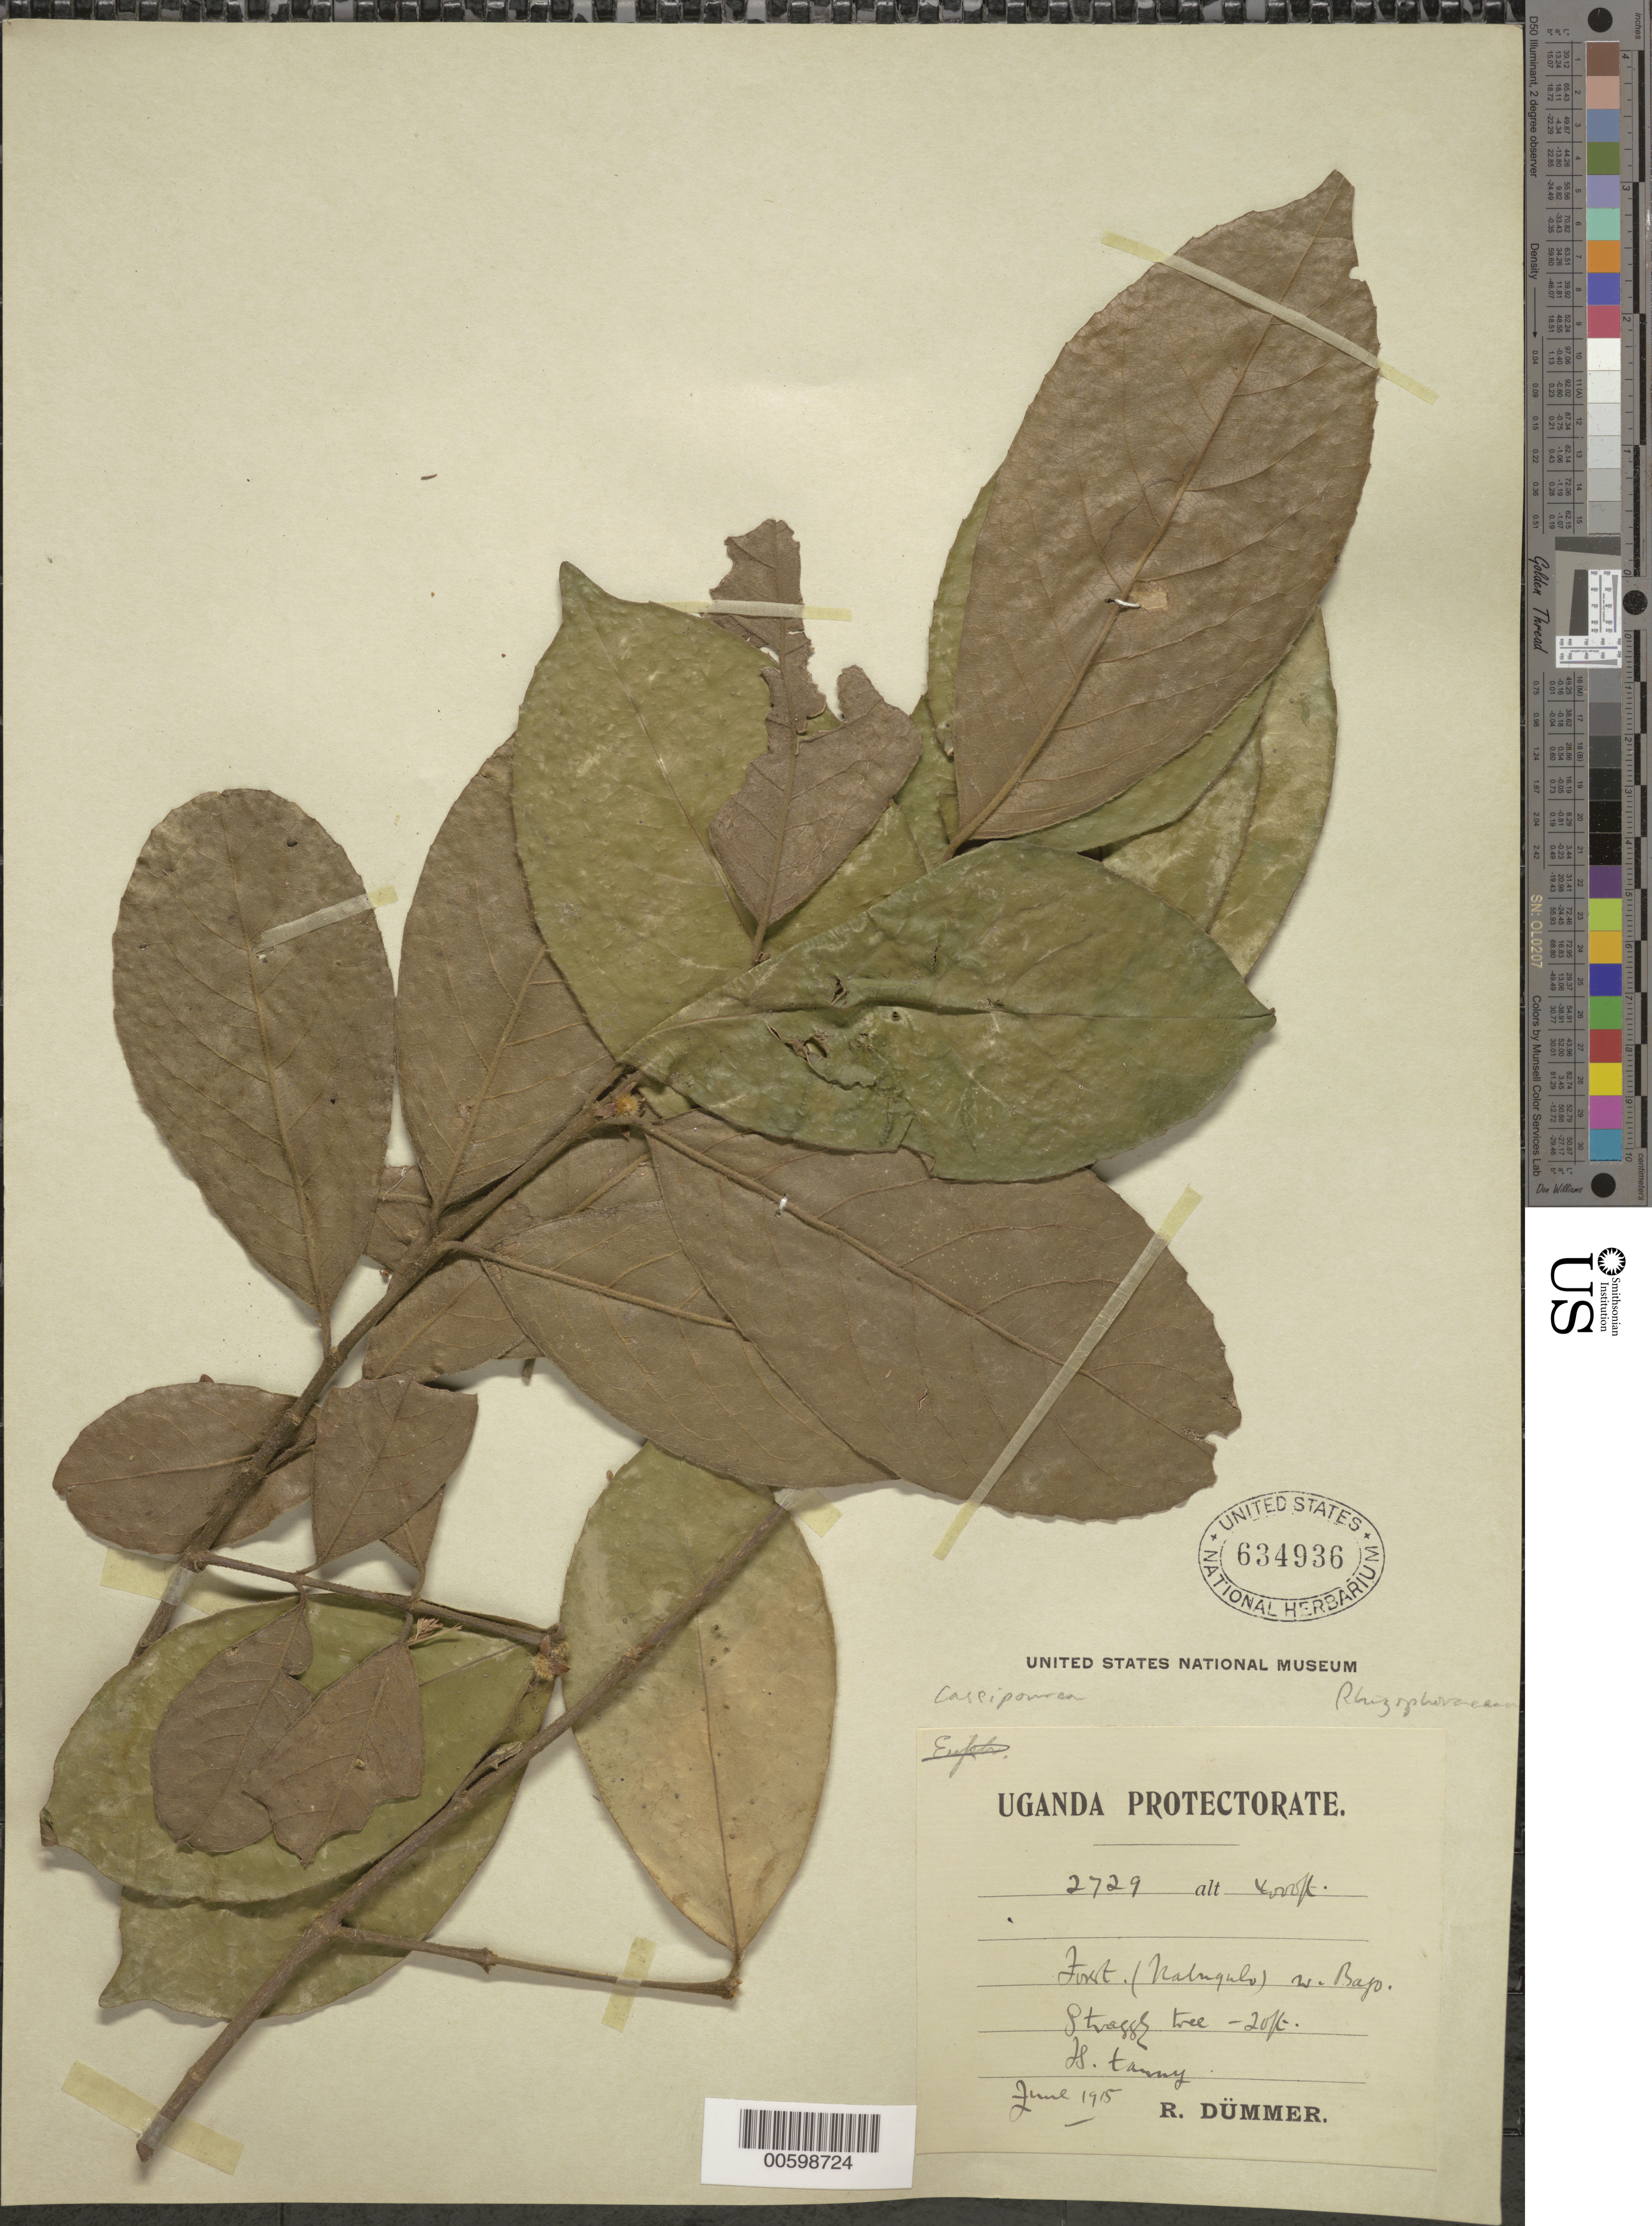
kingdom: Plantae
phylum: Tracheophyta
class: Magnoliopsida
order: Malpighiales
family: Rhizophoraceae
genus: Cassipourea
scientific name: Cassipourea sp.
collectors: R. A. Dümmer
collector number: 2729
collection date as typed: Jun 1909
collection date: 1909-06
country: Uganda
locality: Mlugulo forest, west Bago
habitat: Straggy tree - 20 ft, flowers - tanny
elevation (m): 1219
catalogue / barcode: US 634936